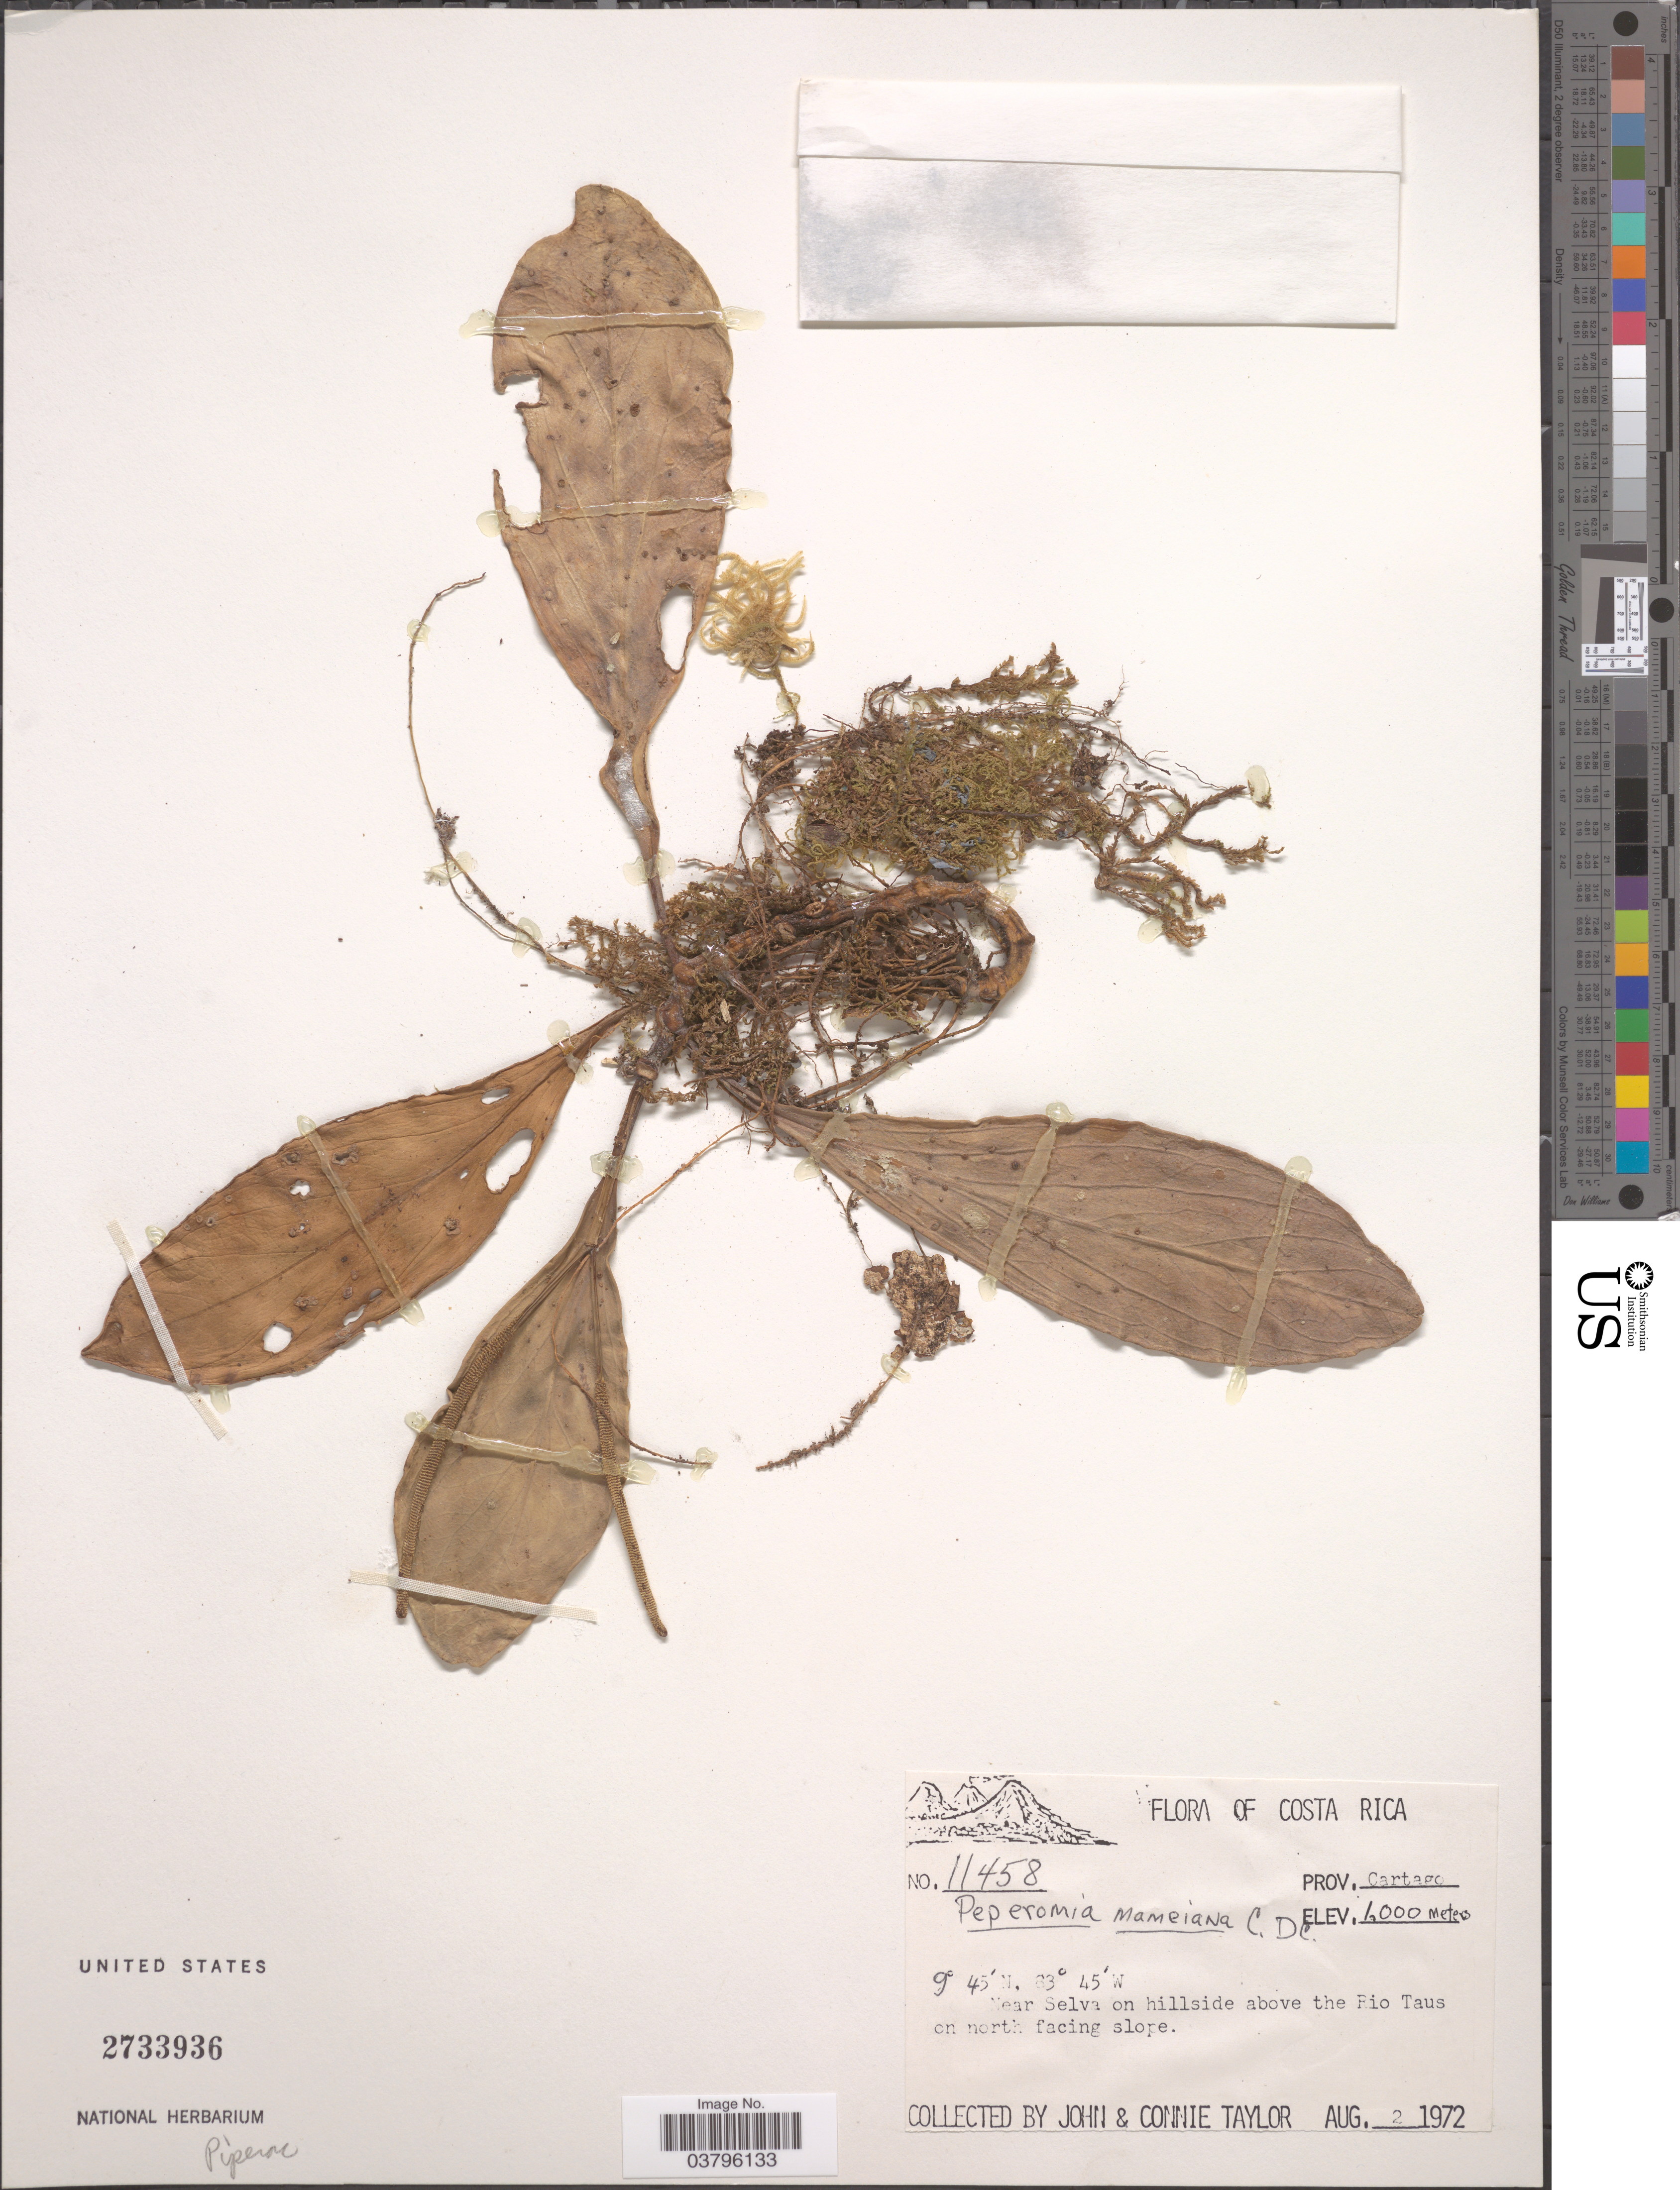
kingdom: Plantae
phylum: Tracheophyta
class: Magnoliopsida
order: Piperales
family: Piperaceae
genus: Peperomia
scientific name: Peperomia obtusifolia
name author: (L.) A. Dietr.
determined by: Jiménez, José Estaban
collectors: J. Taylor & C. Taylor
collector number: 11458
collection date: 1972-08-02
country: Costa Rica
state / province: Cartago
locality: Near Selva on hillside above the Rio Taus on north facing slope.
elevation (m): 100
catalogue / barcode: US 2733936